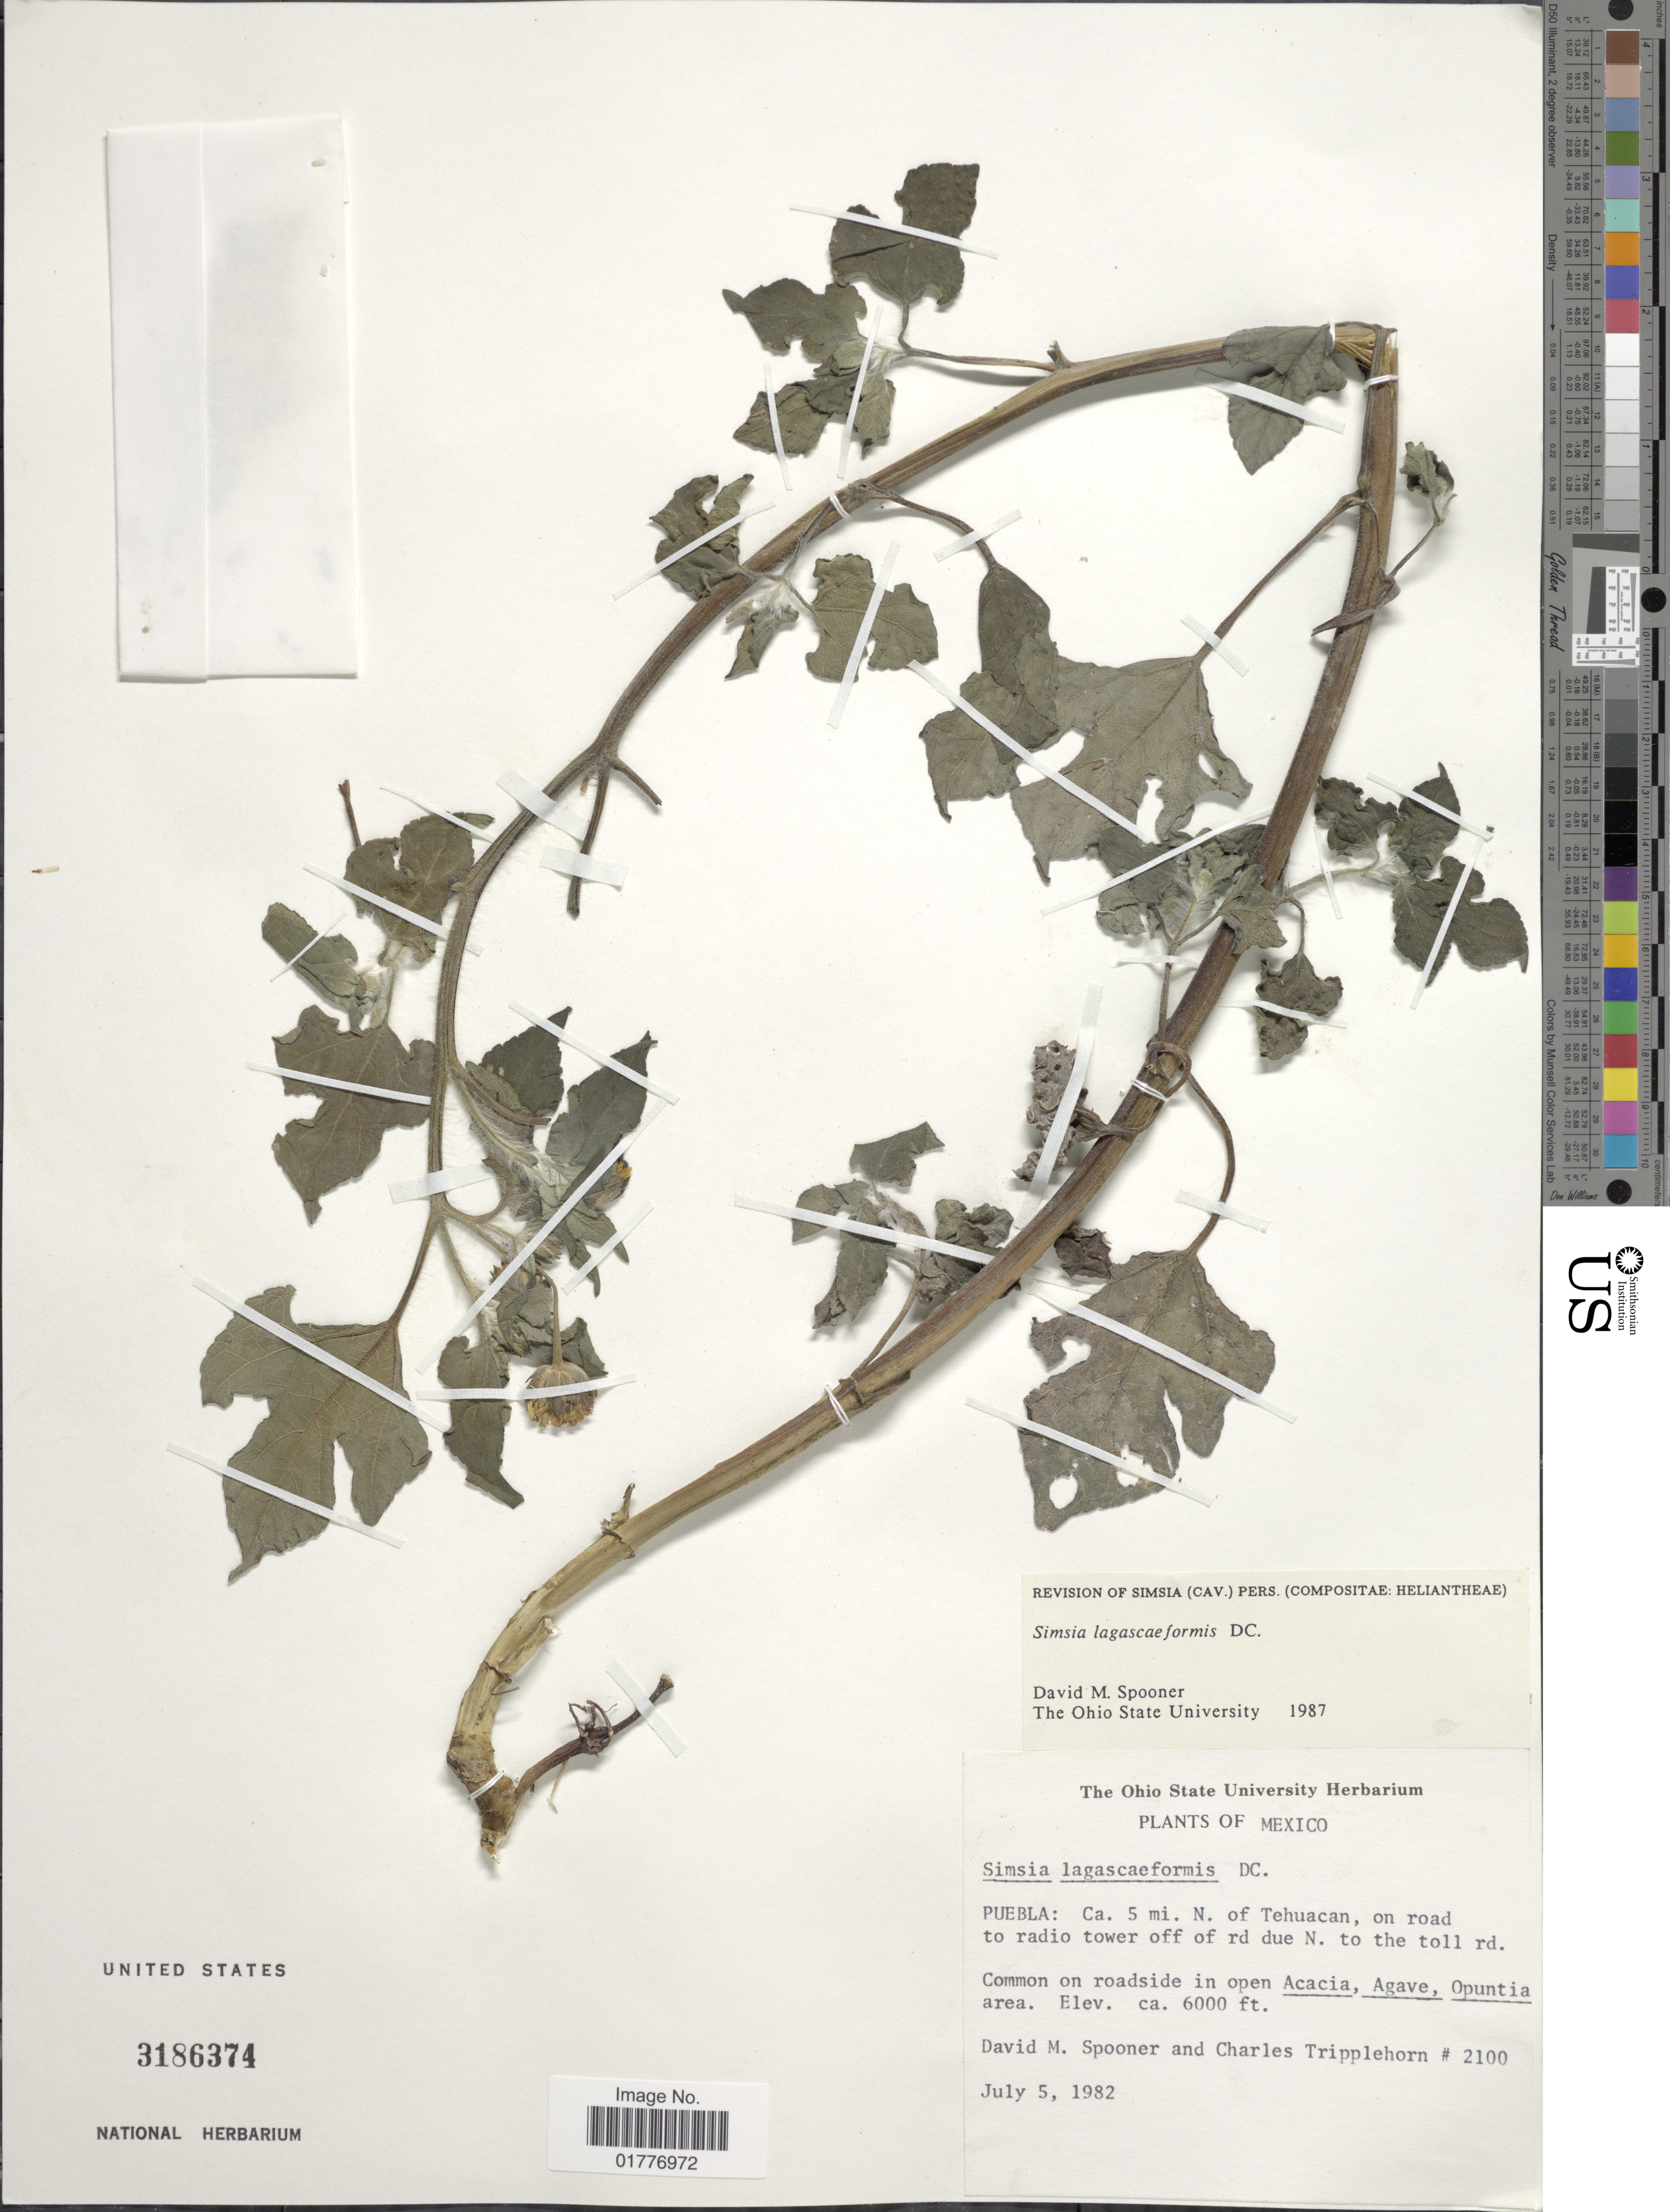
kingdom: Plantae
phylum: Tracheophyta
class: Magnoliopsida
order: Asterales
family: Asteraceae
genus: Simsia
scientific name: Simsia lagasceiformis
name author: DC.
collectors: D. Spooner & C. Tripplehorn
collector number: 2100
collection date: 1982-07-05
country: Mexico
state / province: Puebla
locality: Puebla: 5 mi. N. of Tehuacan, on road to radio tower off rd die N. to the toll rd.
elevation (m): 1829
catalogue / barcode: US 3186374